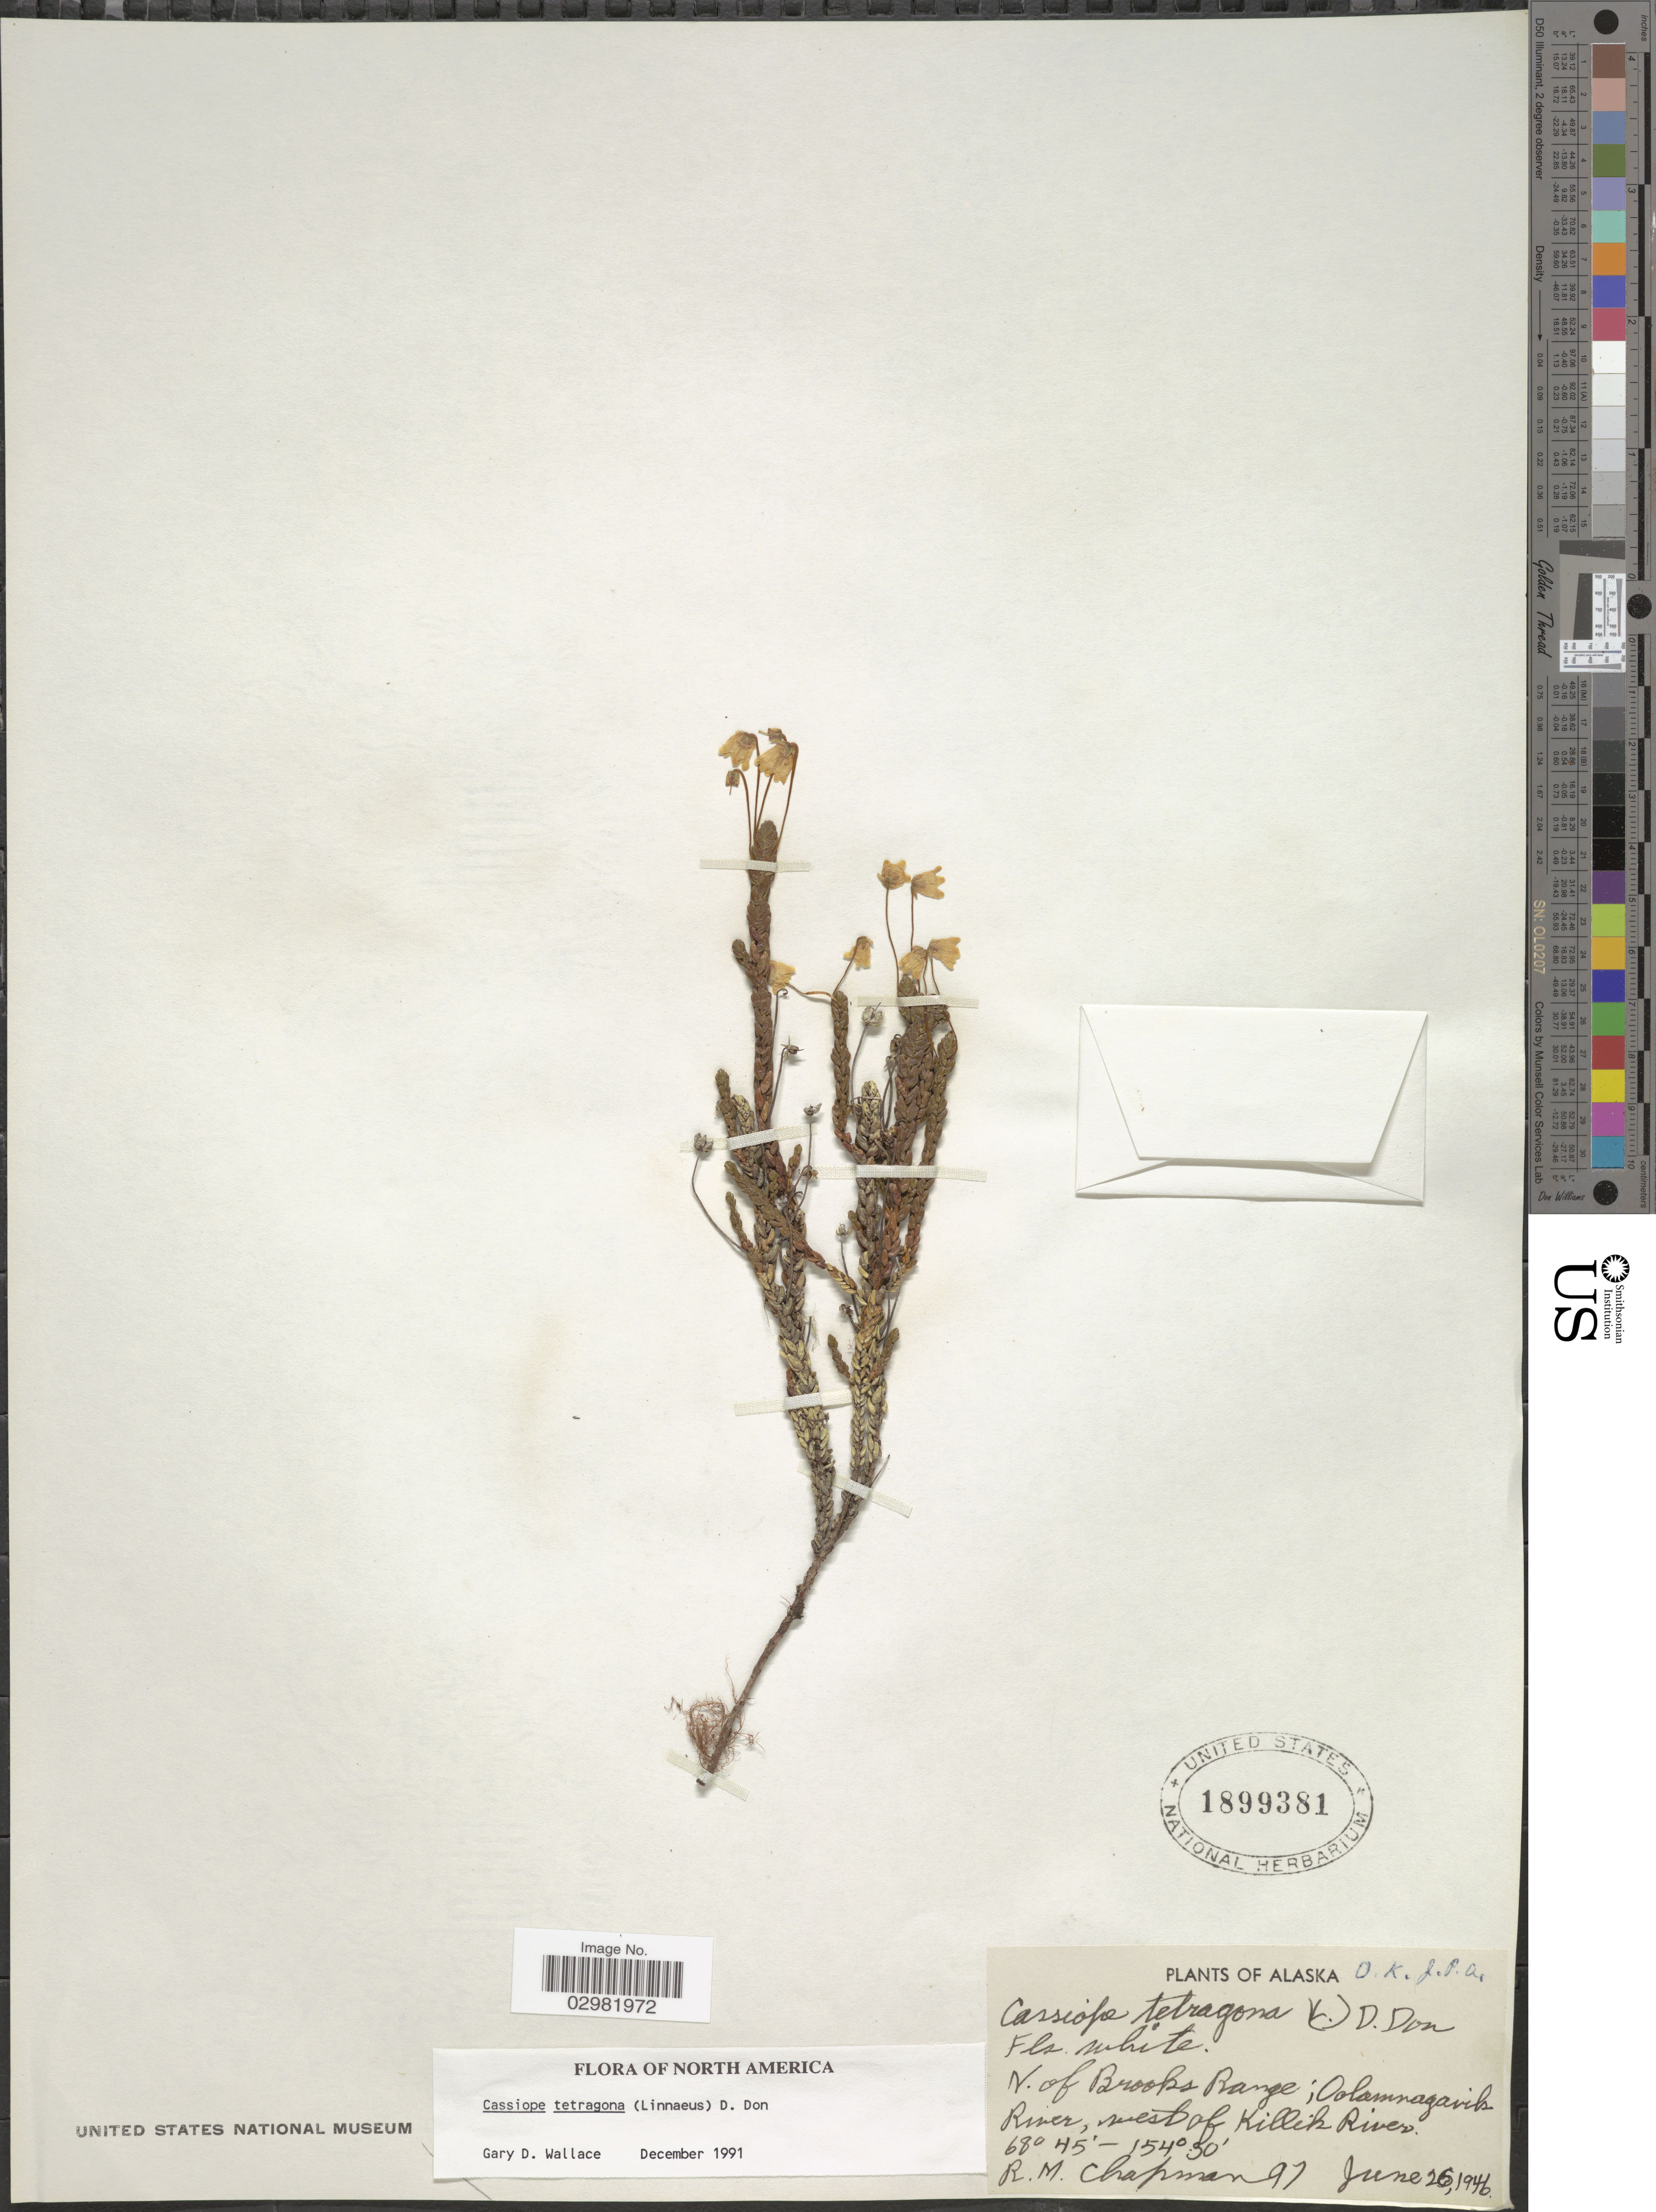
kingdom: Plantae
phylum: Tracheophyta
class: Magnoliopsida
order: Ericales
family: Ericaceae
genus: Cassiope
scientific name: Cassiope tetragona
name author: (L.) D. Don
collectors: R. M. Chapman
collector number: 97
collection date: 1946-06-26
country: United States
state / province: Alaska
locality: N. of Brooks Range; Oolamnagavik River, west of Killik River.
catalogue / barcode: US 1899381